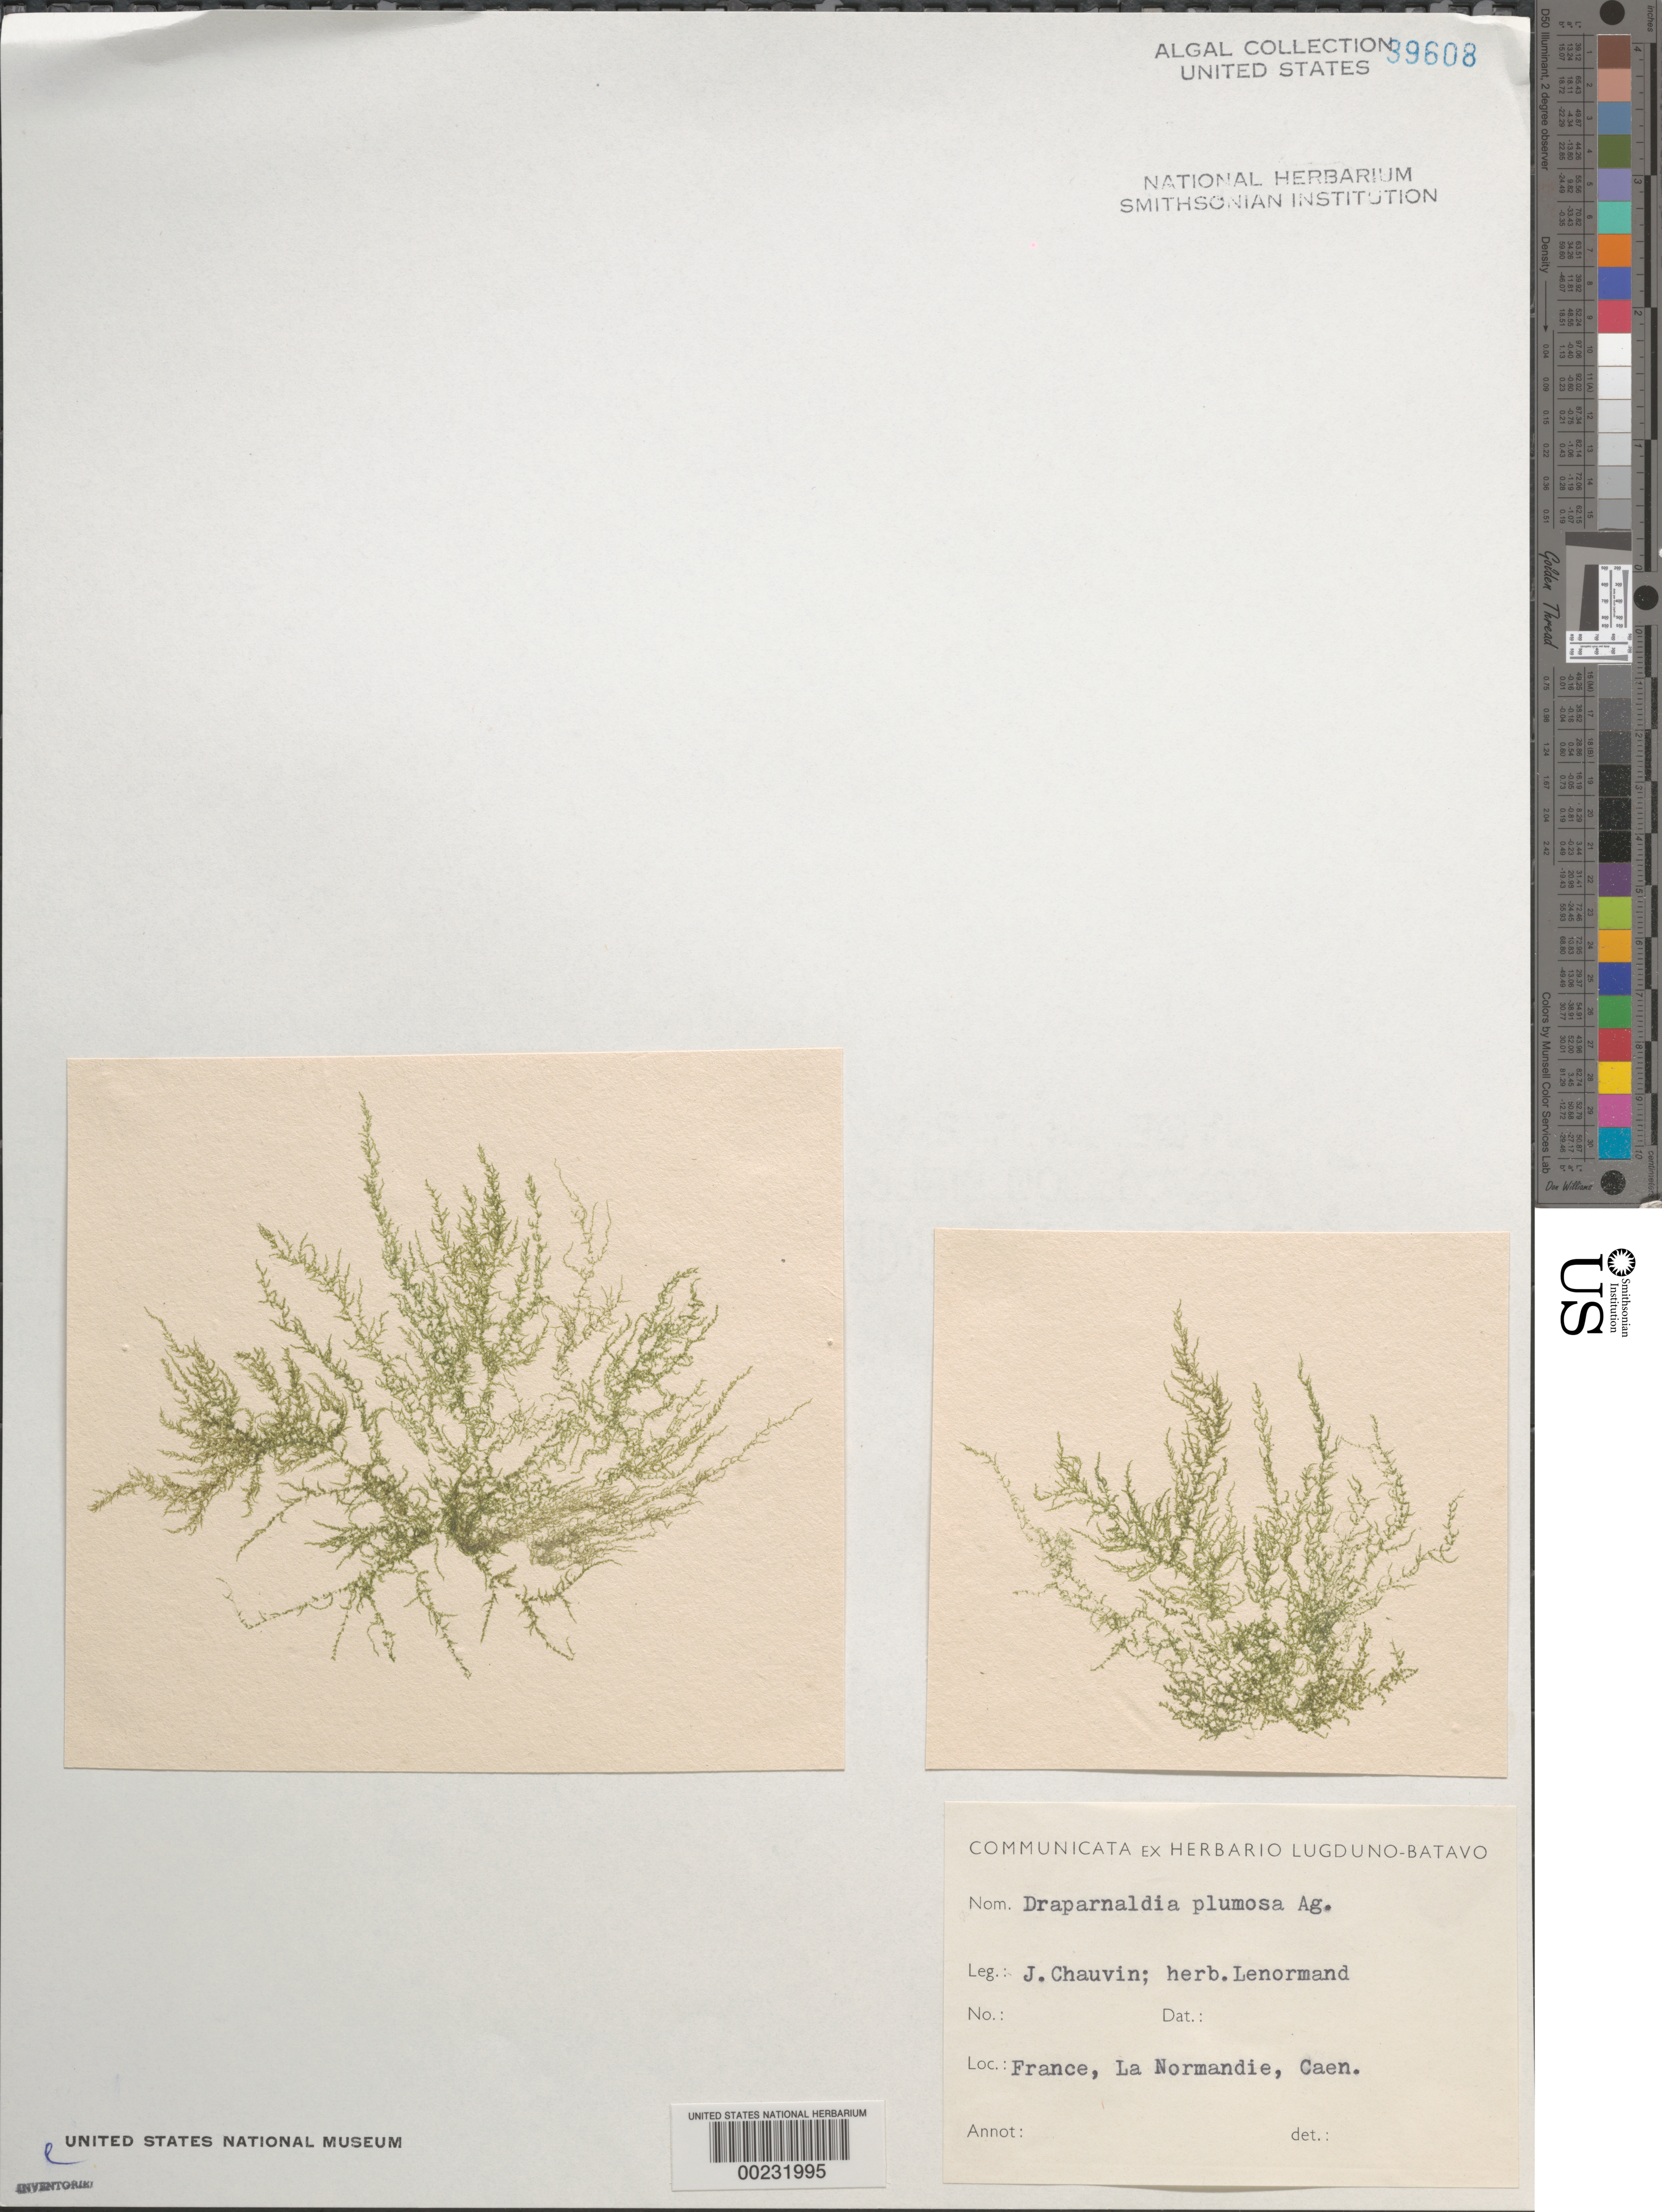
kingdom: Plantae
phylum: Chlorophyta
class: Chlorophyceae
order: Chaetophorales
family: Chaetophoraceae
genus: Draparnaldia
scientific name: Draparnaldia mutabilis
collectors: J. Chauvin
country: France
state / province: Normandie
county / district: Calvados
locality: Caen, Normandy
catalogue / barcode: US 39608